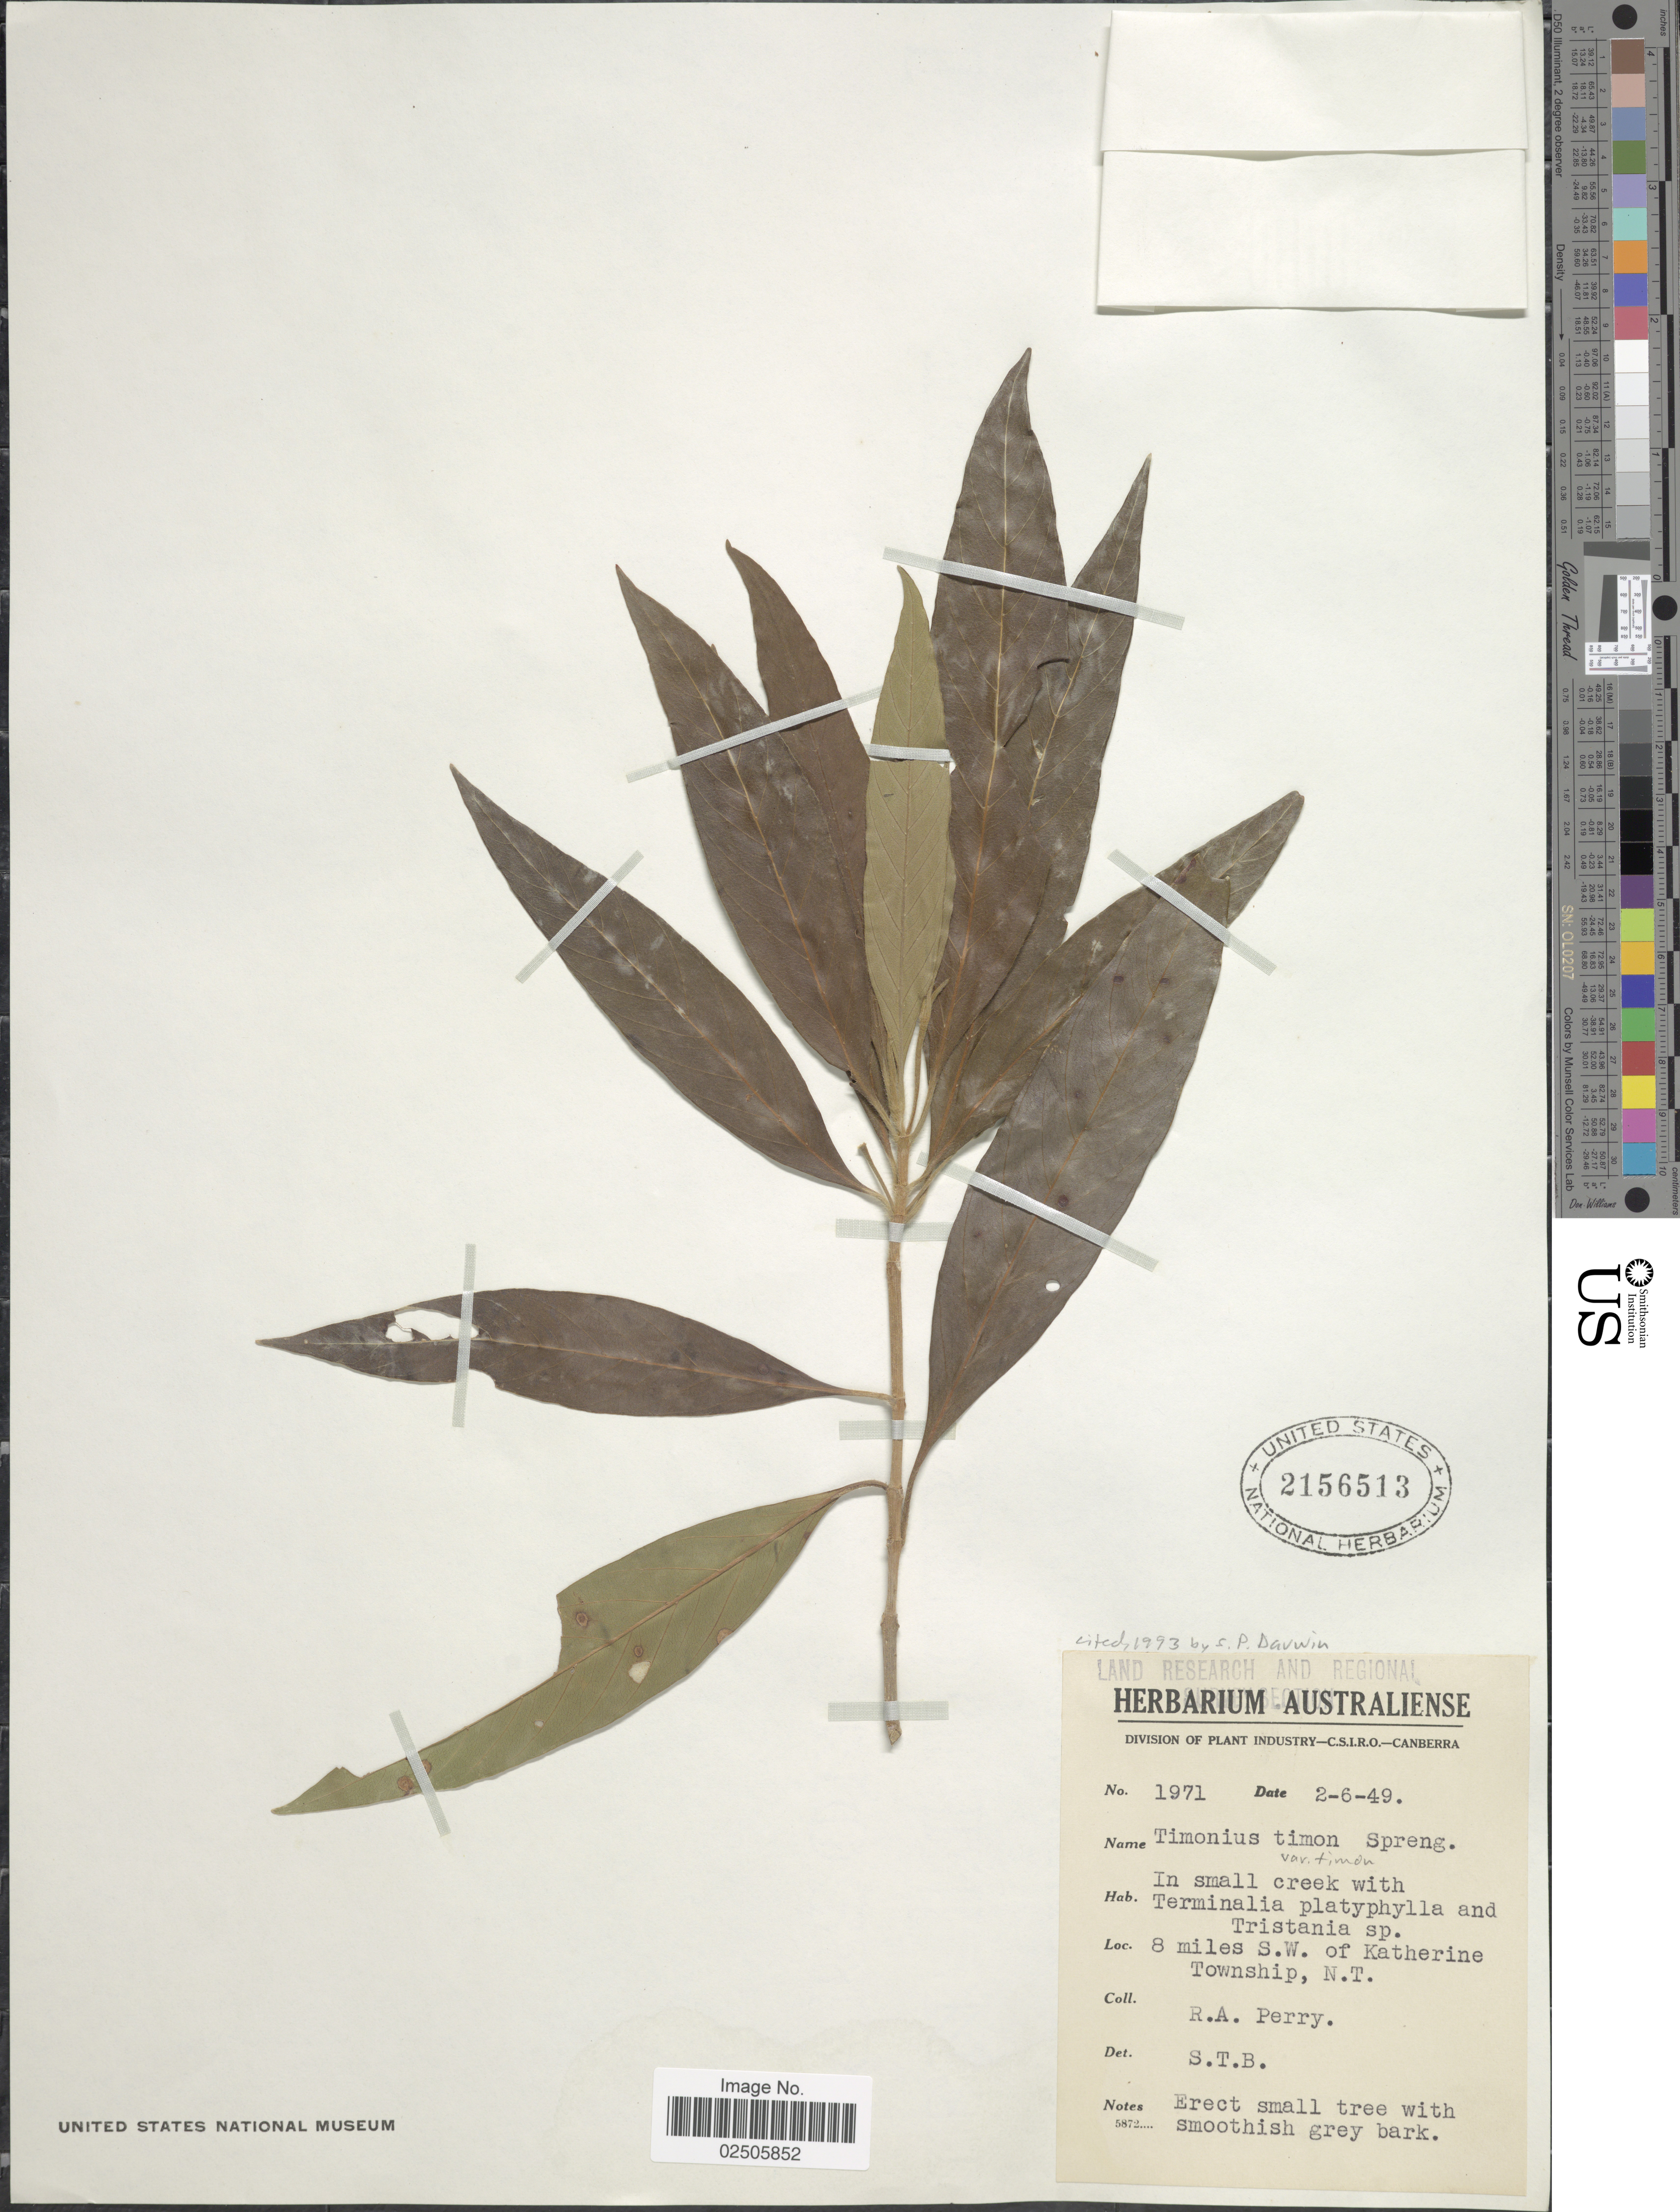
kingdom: Plantae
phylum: Tracheophyta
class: Magnoliopsida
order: Gentianales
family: Rubiaceae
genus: Timonius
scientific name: Timonius timon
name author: (Spreng.) Merr.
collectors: Perry, R. A.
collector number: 1971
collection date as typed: Transcribed d/m/y: 2/6/49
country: Australia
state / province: Northern Territory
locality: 8 miles S.W. of Katherine Township, N.T.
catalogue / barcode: US 2156513